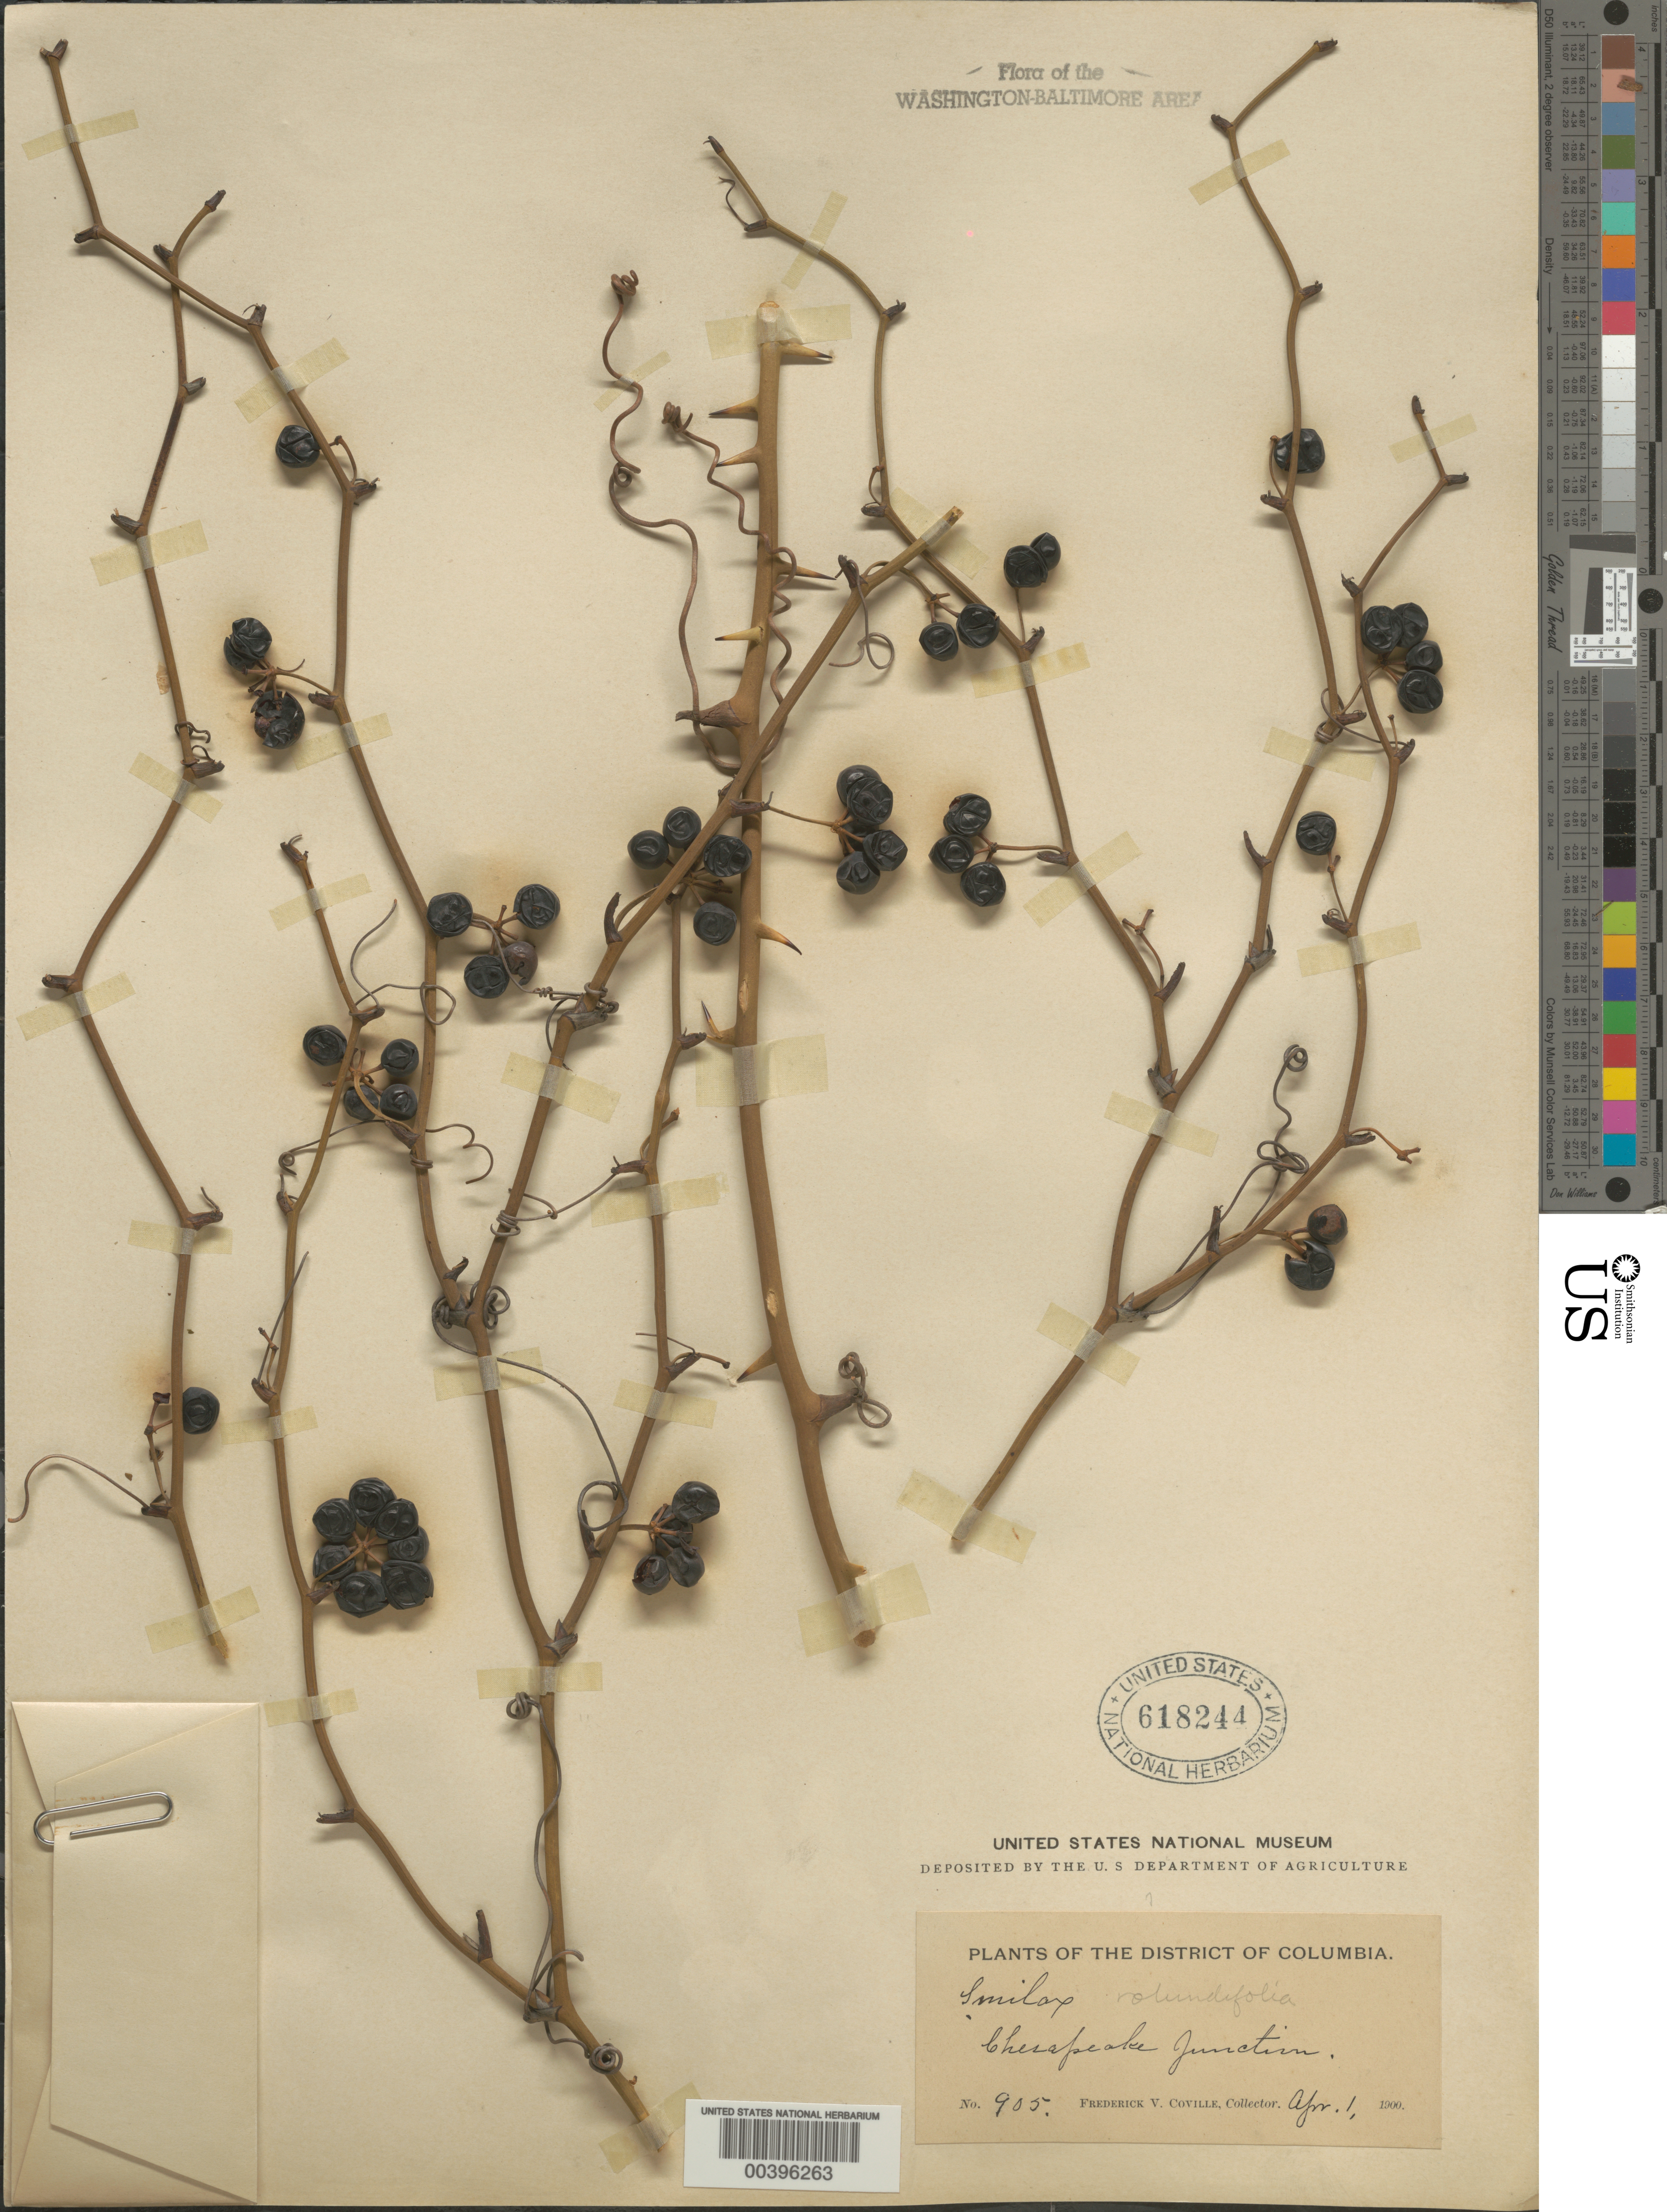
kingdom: Plantae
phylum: Tracheophyta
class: Liliopsida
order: Liliales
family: Smilacaceae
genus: Smilax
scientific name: Smilax rotundifolia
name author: L.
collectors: F. V. Coville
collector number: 905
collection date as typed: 01 Apr 1900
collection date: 1900-04-01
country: United States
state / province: Maryland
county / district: Prince George's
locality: Chesapeake Junction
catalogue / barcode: US 618244